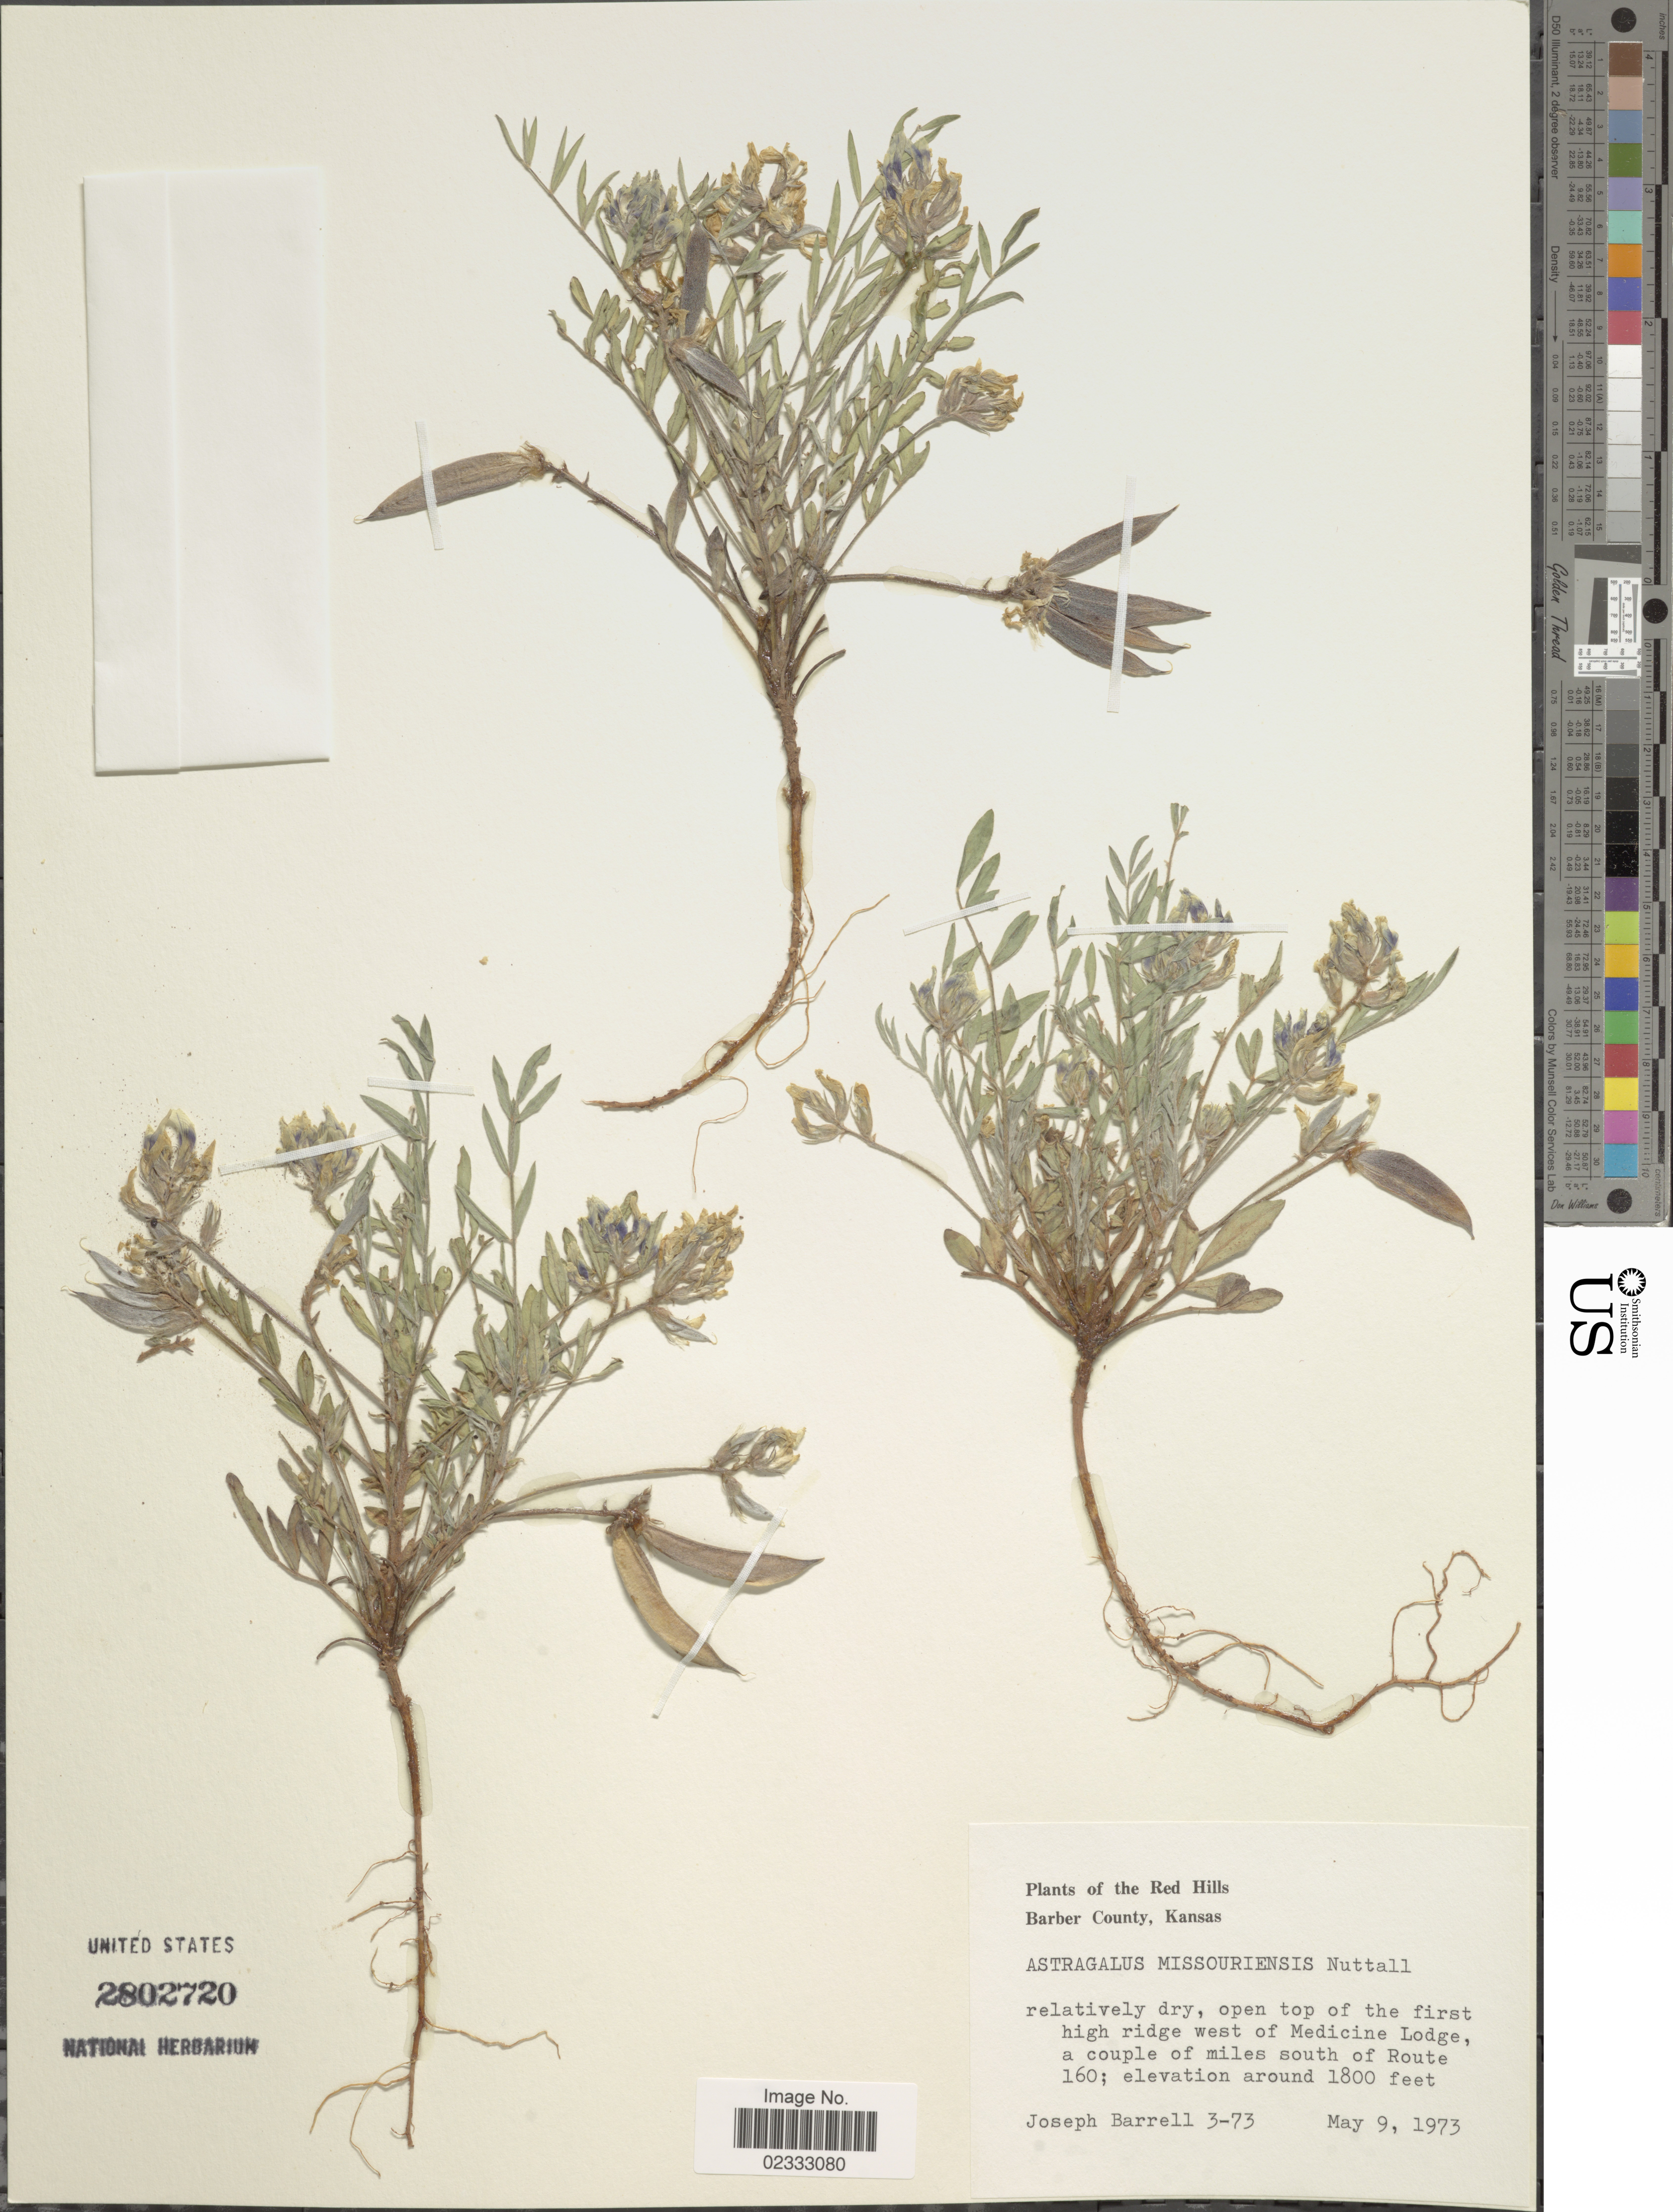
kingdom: Plantae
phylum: Tracheophyta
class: Magnoliopsida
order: Fabales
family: Fabaceae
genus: Astragalus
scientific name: Astragalus missouriensis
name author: Nutt.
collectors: J. Barrell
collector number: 3-73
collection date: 1973-05-09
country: United States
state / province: Kansas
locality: Red Hills. Barber County, Kansas. Open top of the first high ridge west of Medicine Lodge couple of miles south of Route 160.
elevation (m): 549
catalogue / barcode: US 2802720